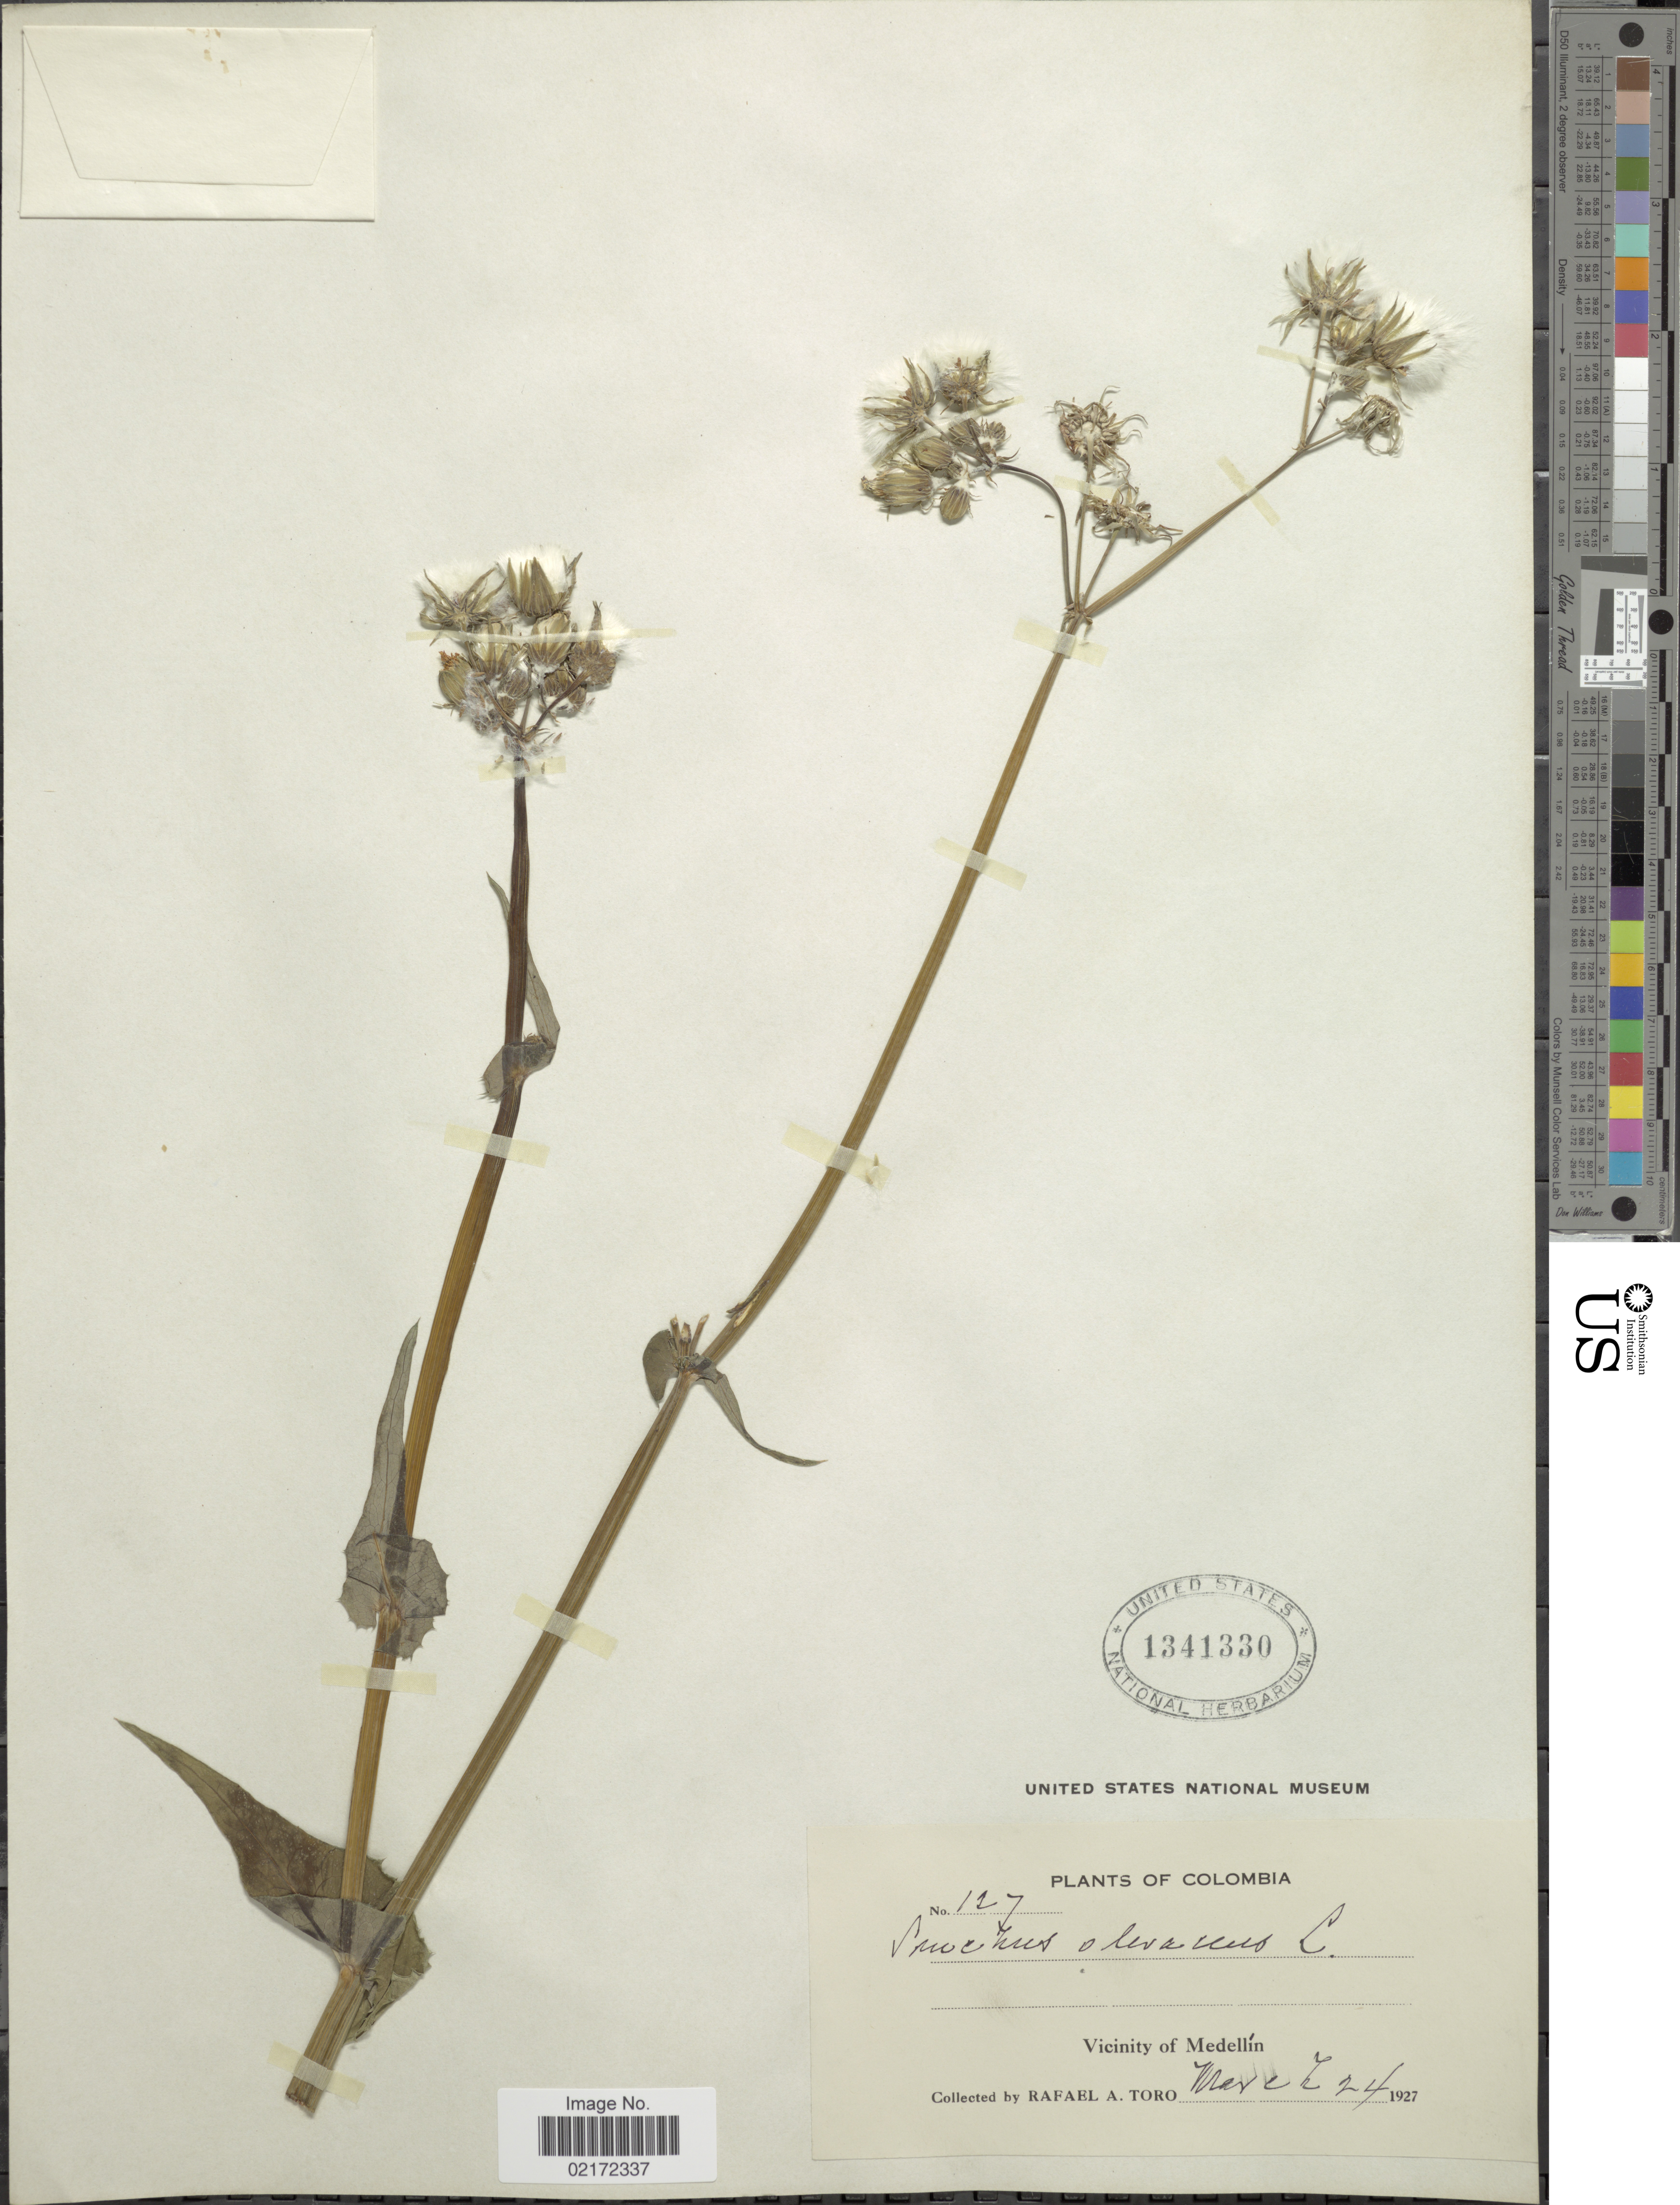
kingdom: Plantae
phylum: Tracheophyta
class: Magnoliopsida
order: Asterales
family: Asteraceae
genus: Sonchus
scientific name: Sonchus oleraceus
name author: L.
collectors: R. A. Toro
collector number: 127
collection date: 1927-03-24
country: Colombia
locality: Vicinity of Medellín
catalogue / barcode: US 1341330